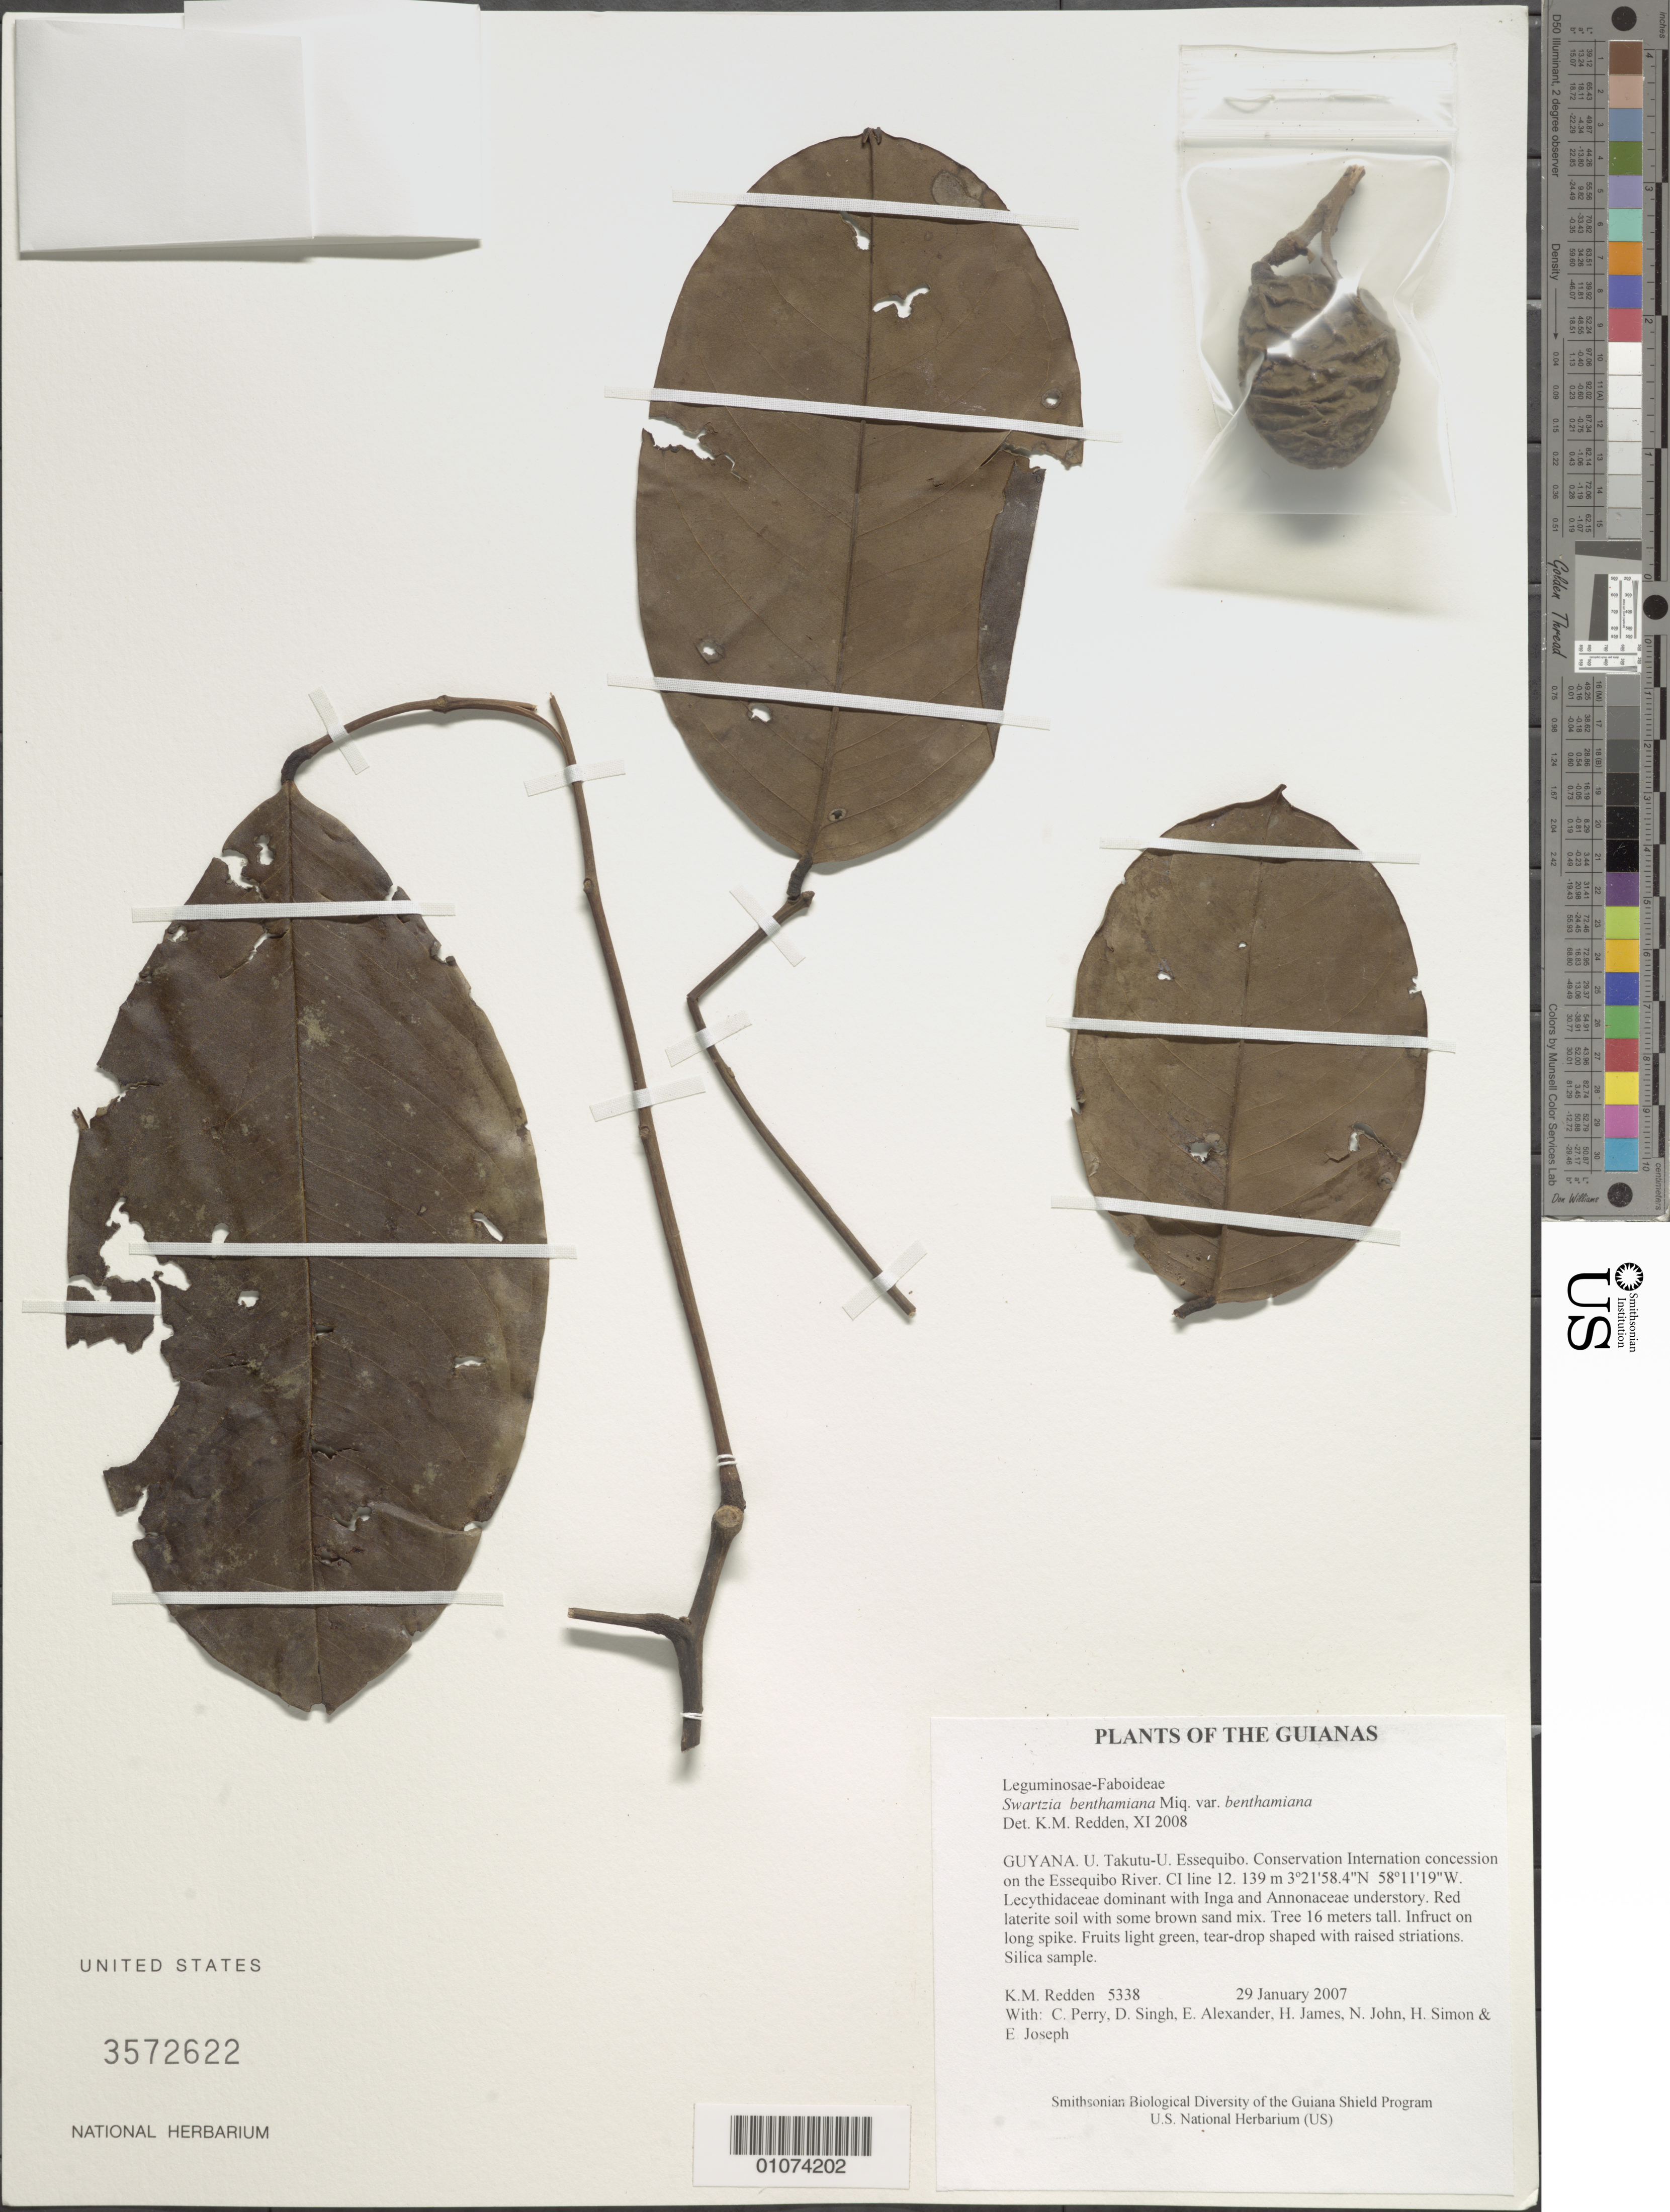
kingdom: Plantae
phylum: Tracheophyta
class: Magnoliopsida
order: Fabales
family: Fabaceae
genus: Swartzia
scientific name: Swartzia benthamiana var. benthamiana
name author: Miq.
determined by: Redden, K. M.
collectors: K. M. Redden, C. Perry, D. Singh, E. Alexander, H. James, N. John, H. Simon & E. Joseph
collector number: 5338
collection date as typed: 29 January 2007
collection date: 2007-01-29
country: Guyana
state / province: U. Takutu-U. Essequibo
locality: Conservation International concession on the Essequibo River. CI line 12.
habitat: Lecythidaceae dominant with Inga and Annonaceae understory. Red laterite soil with some brown sand mix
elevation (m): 139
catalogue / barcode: US 3572622